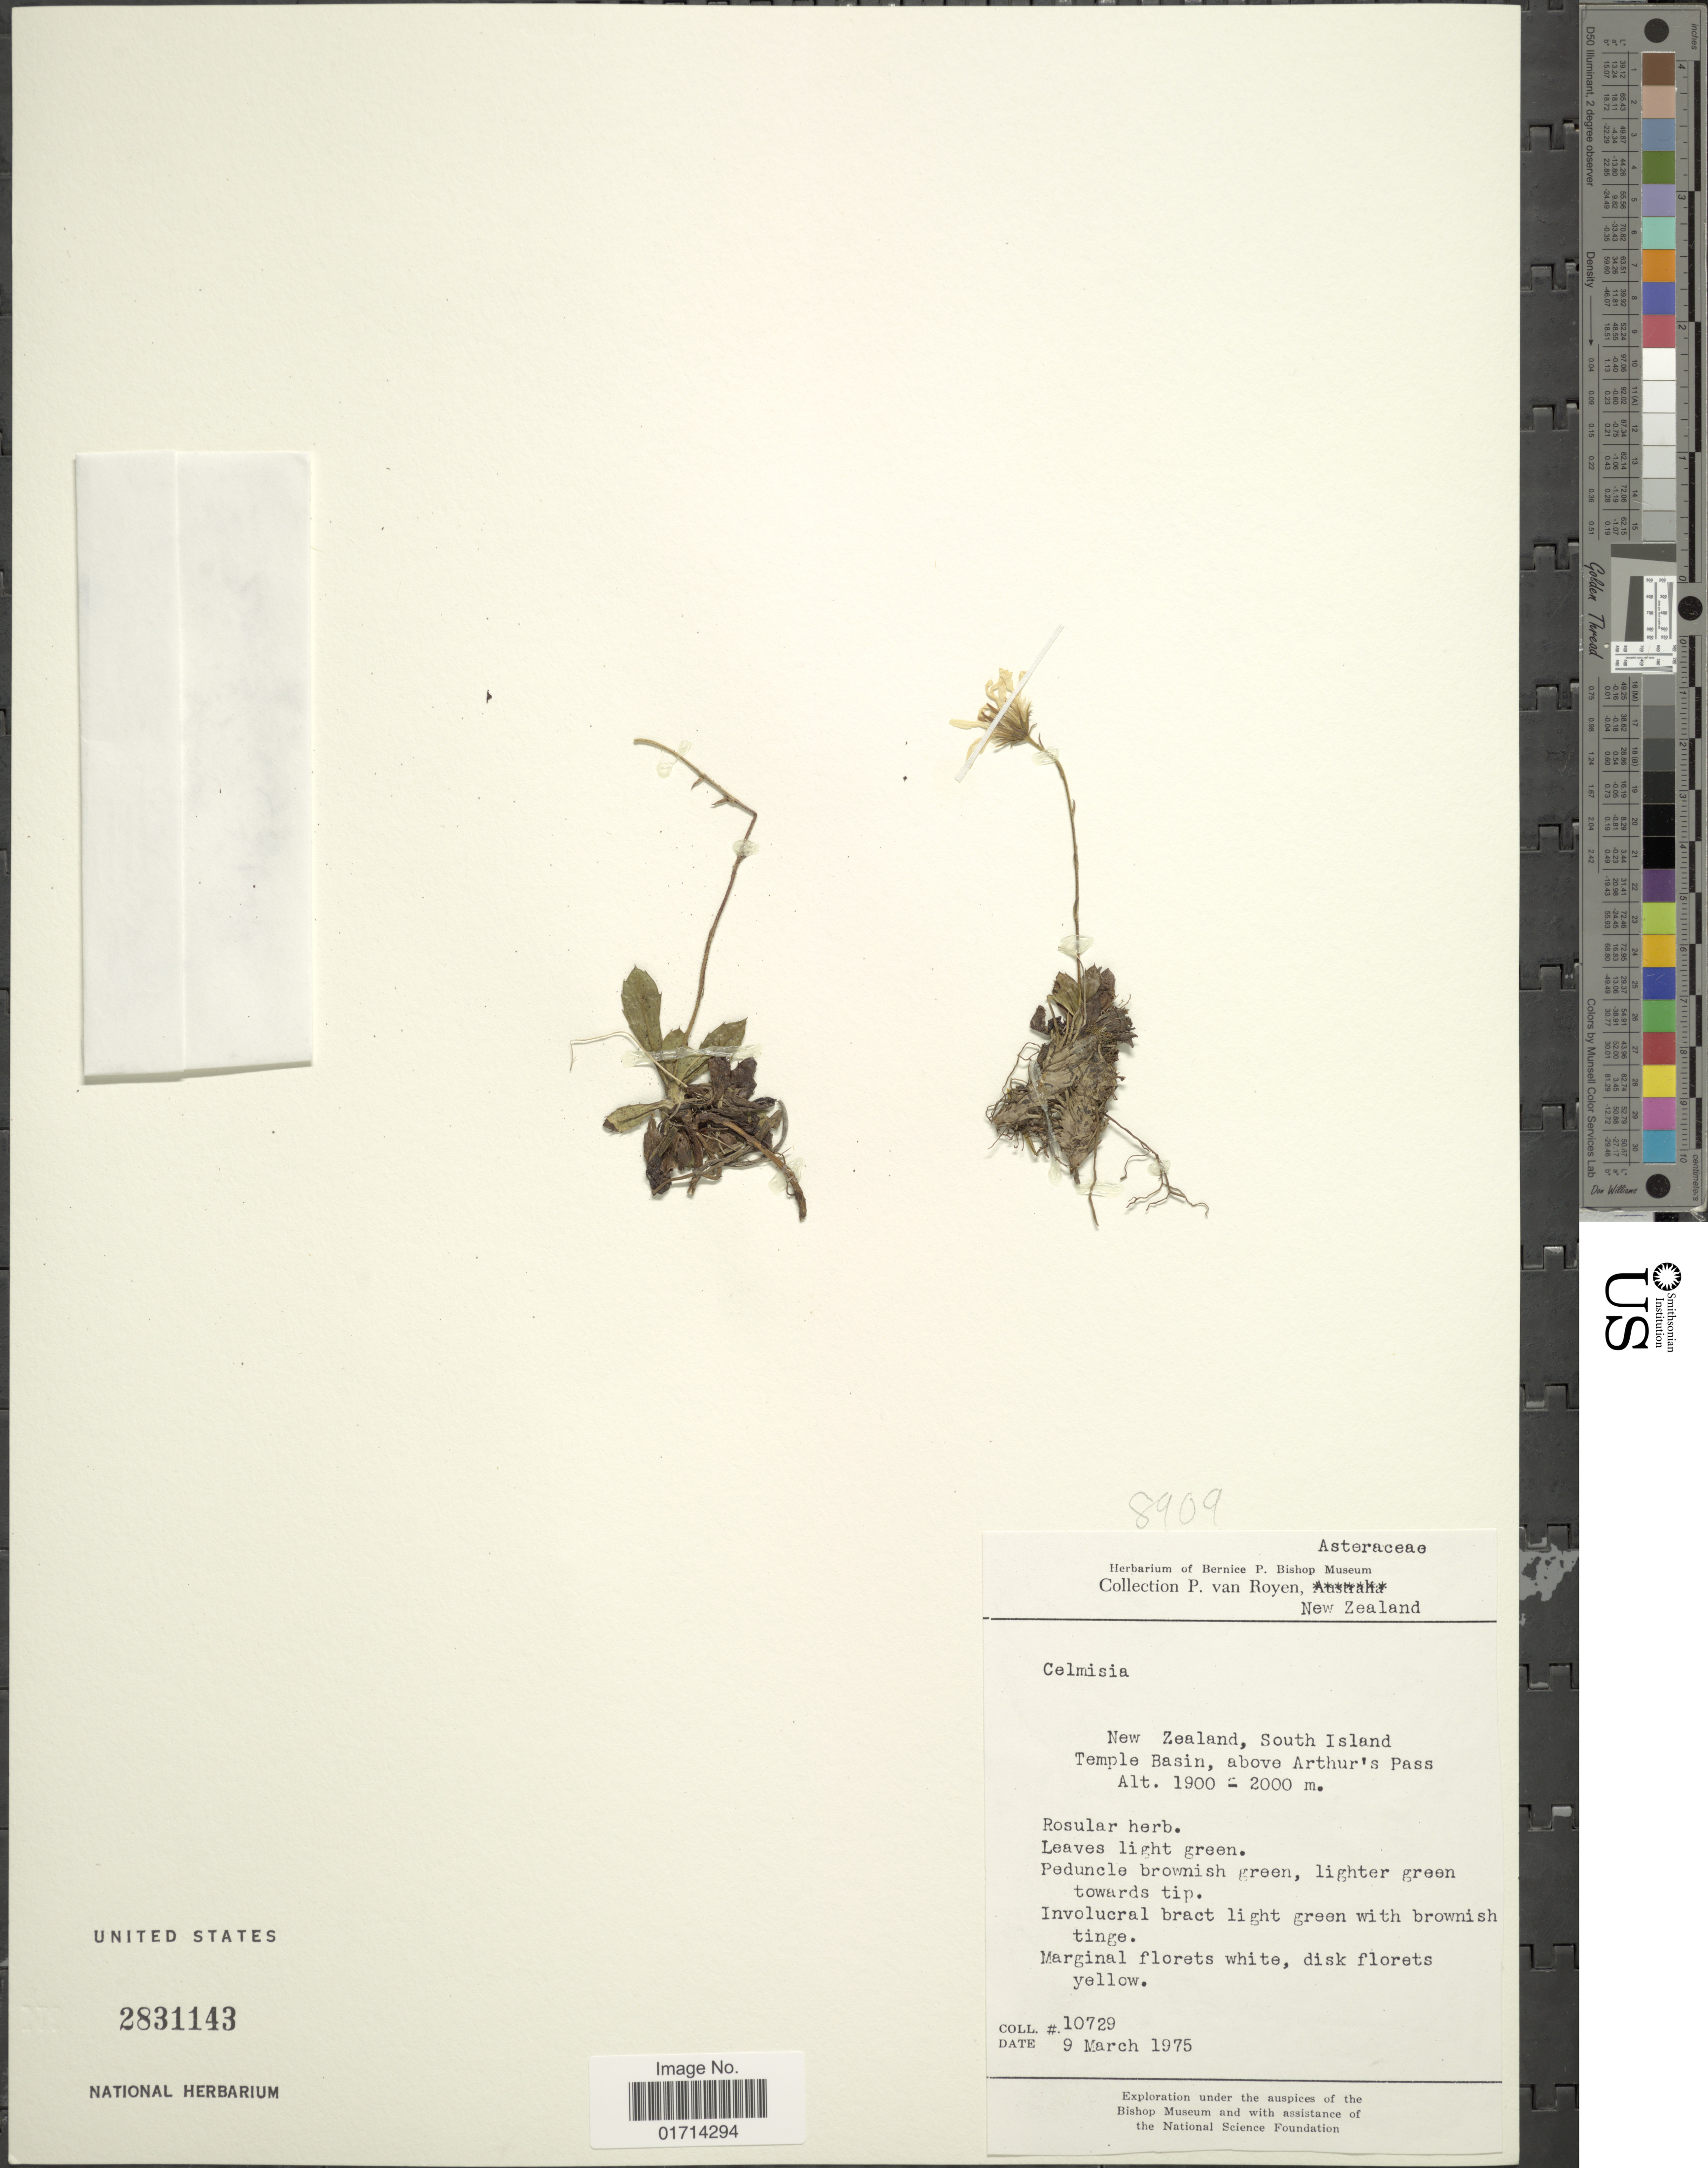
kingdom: Plantae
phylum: Tracheophyta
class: Magnoliopsida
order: Asterales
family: Asteraceae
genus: Celmisia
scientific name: Celmisia sp.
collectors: P. van Royan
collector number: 10729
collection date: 1975-03-09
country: New Zealand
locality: South Island, Temple Basin, above Arthur's Pass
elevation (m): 1900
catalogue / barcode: US 2831143